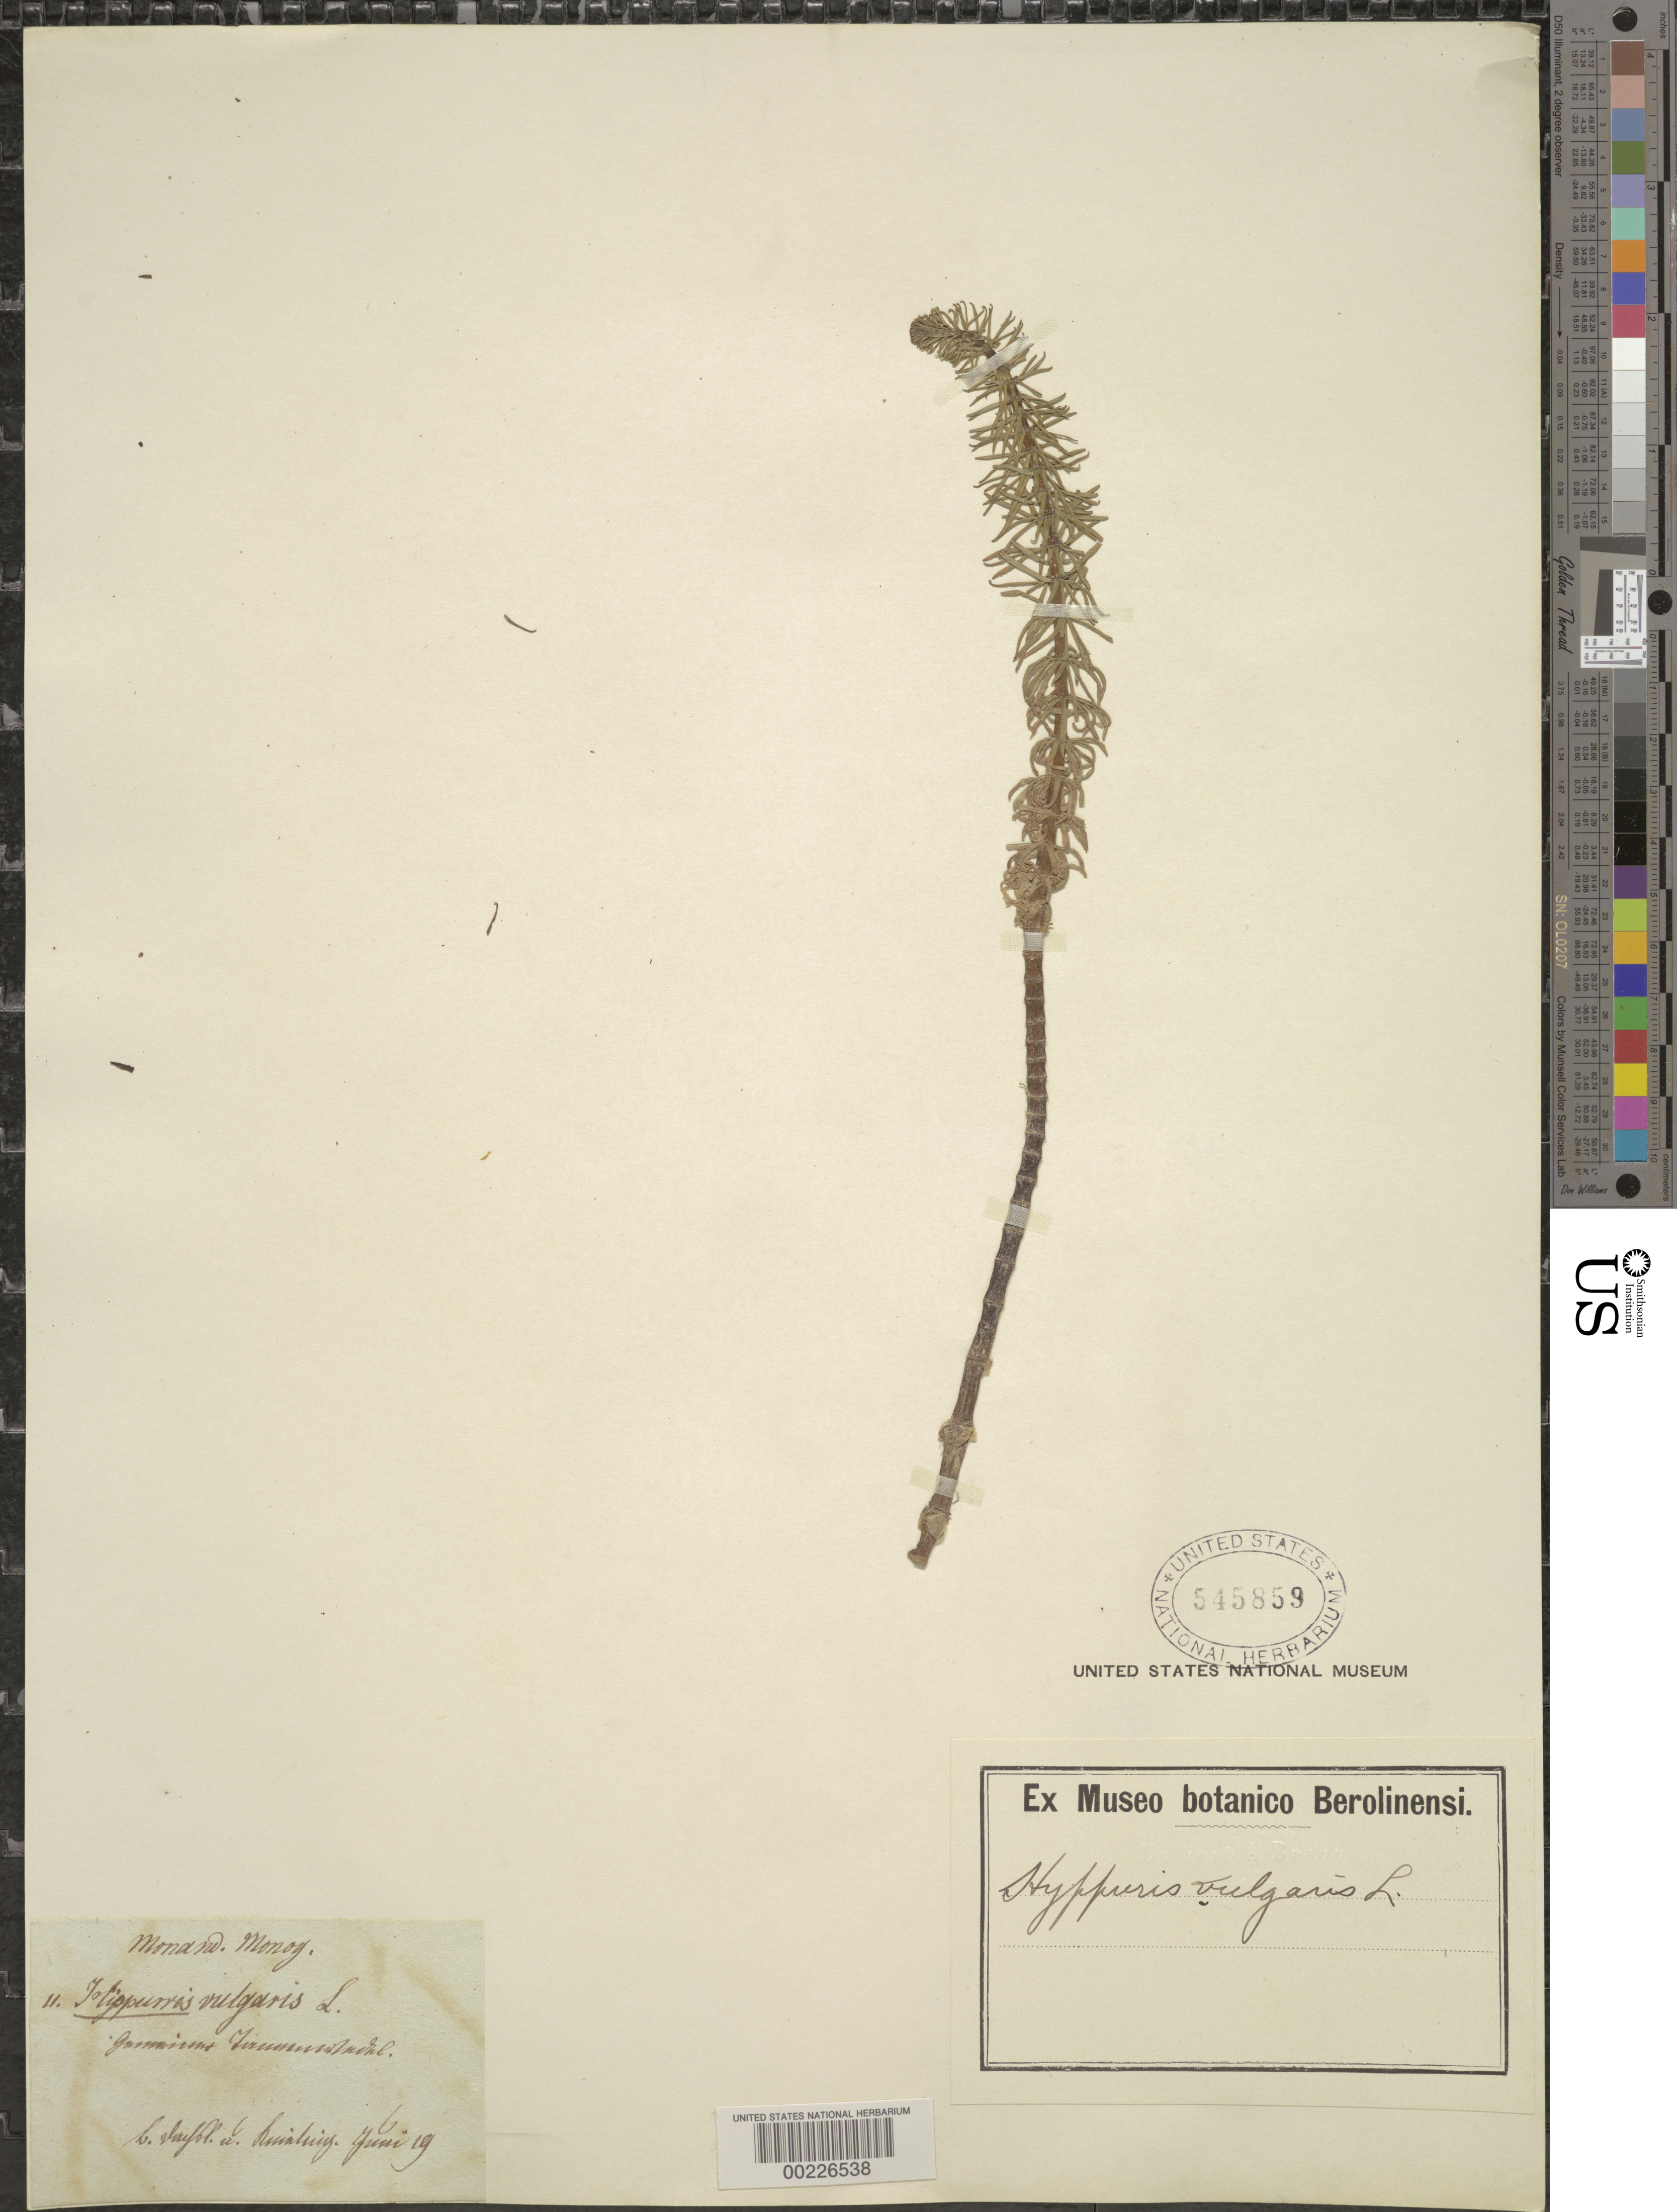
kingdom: Plantae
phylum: Tracheophyta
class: Magnoliopsida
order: Lamiales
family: Plantaginaceae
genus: Hippuris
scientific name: Hippuris vulgaris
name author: L.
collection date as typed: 06 Jun 1919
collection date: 1919-06-06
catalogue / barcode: US 545859